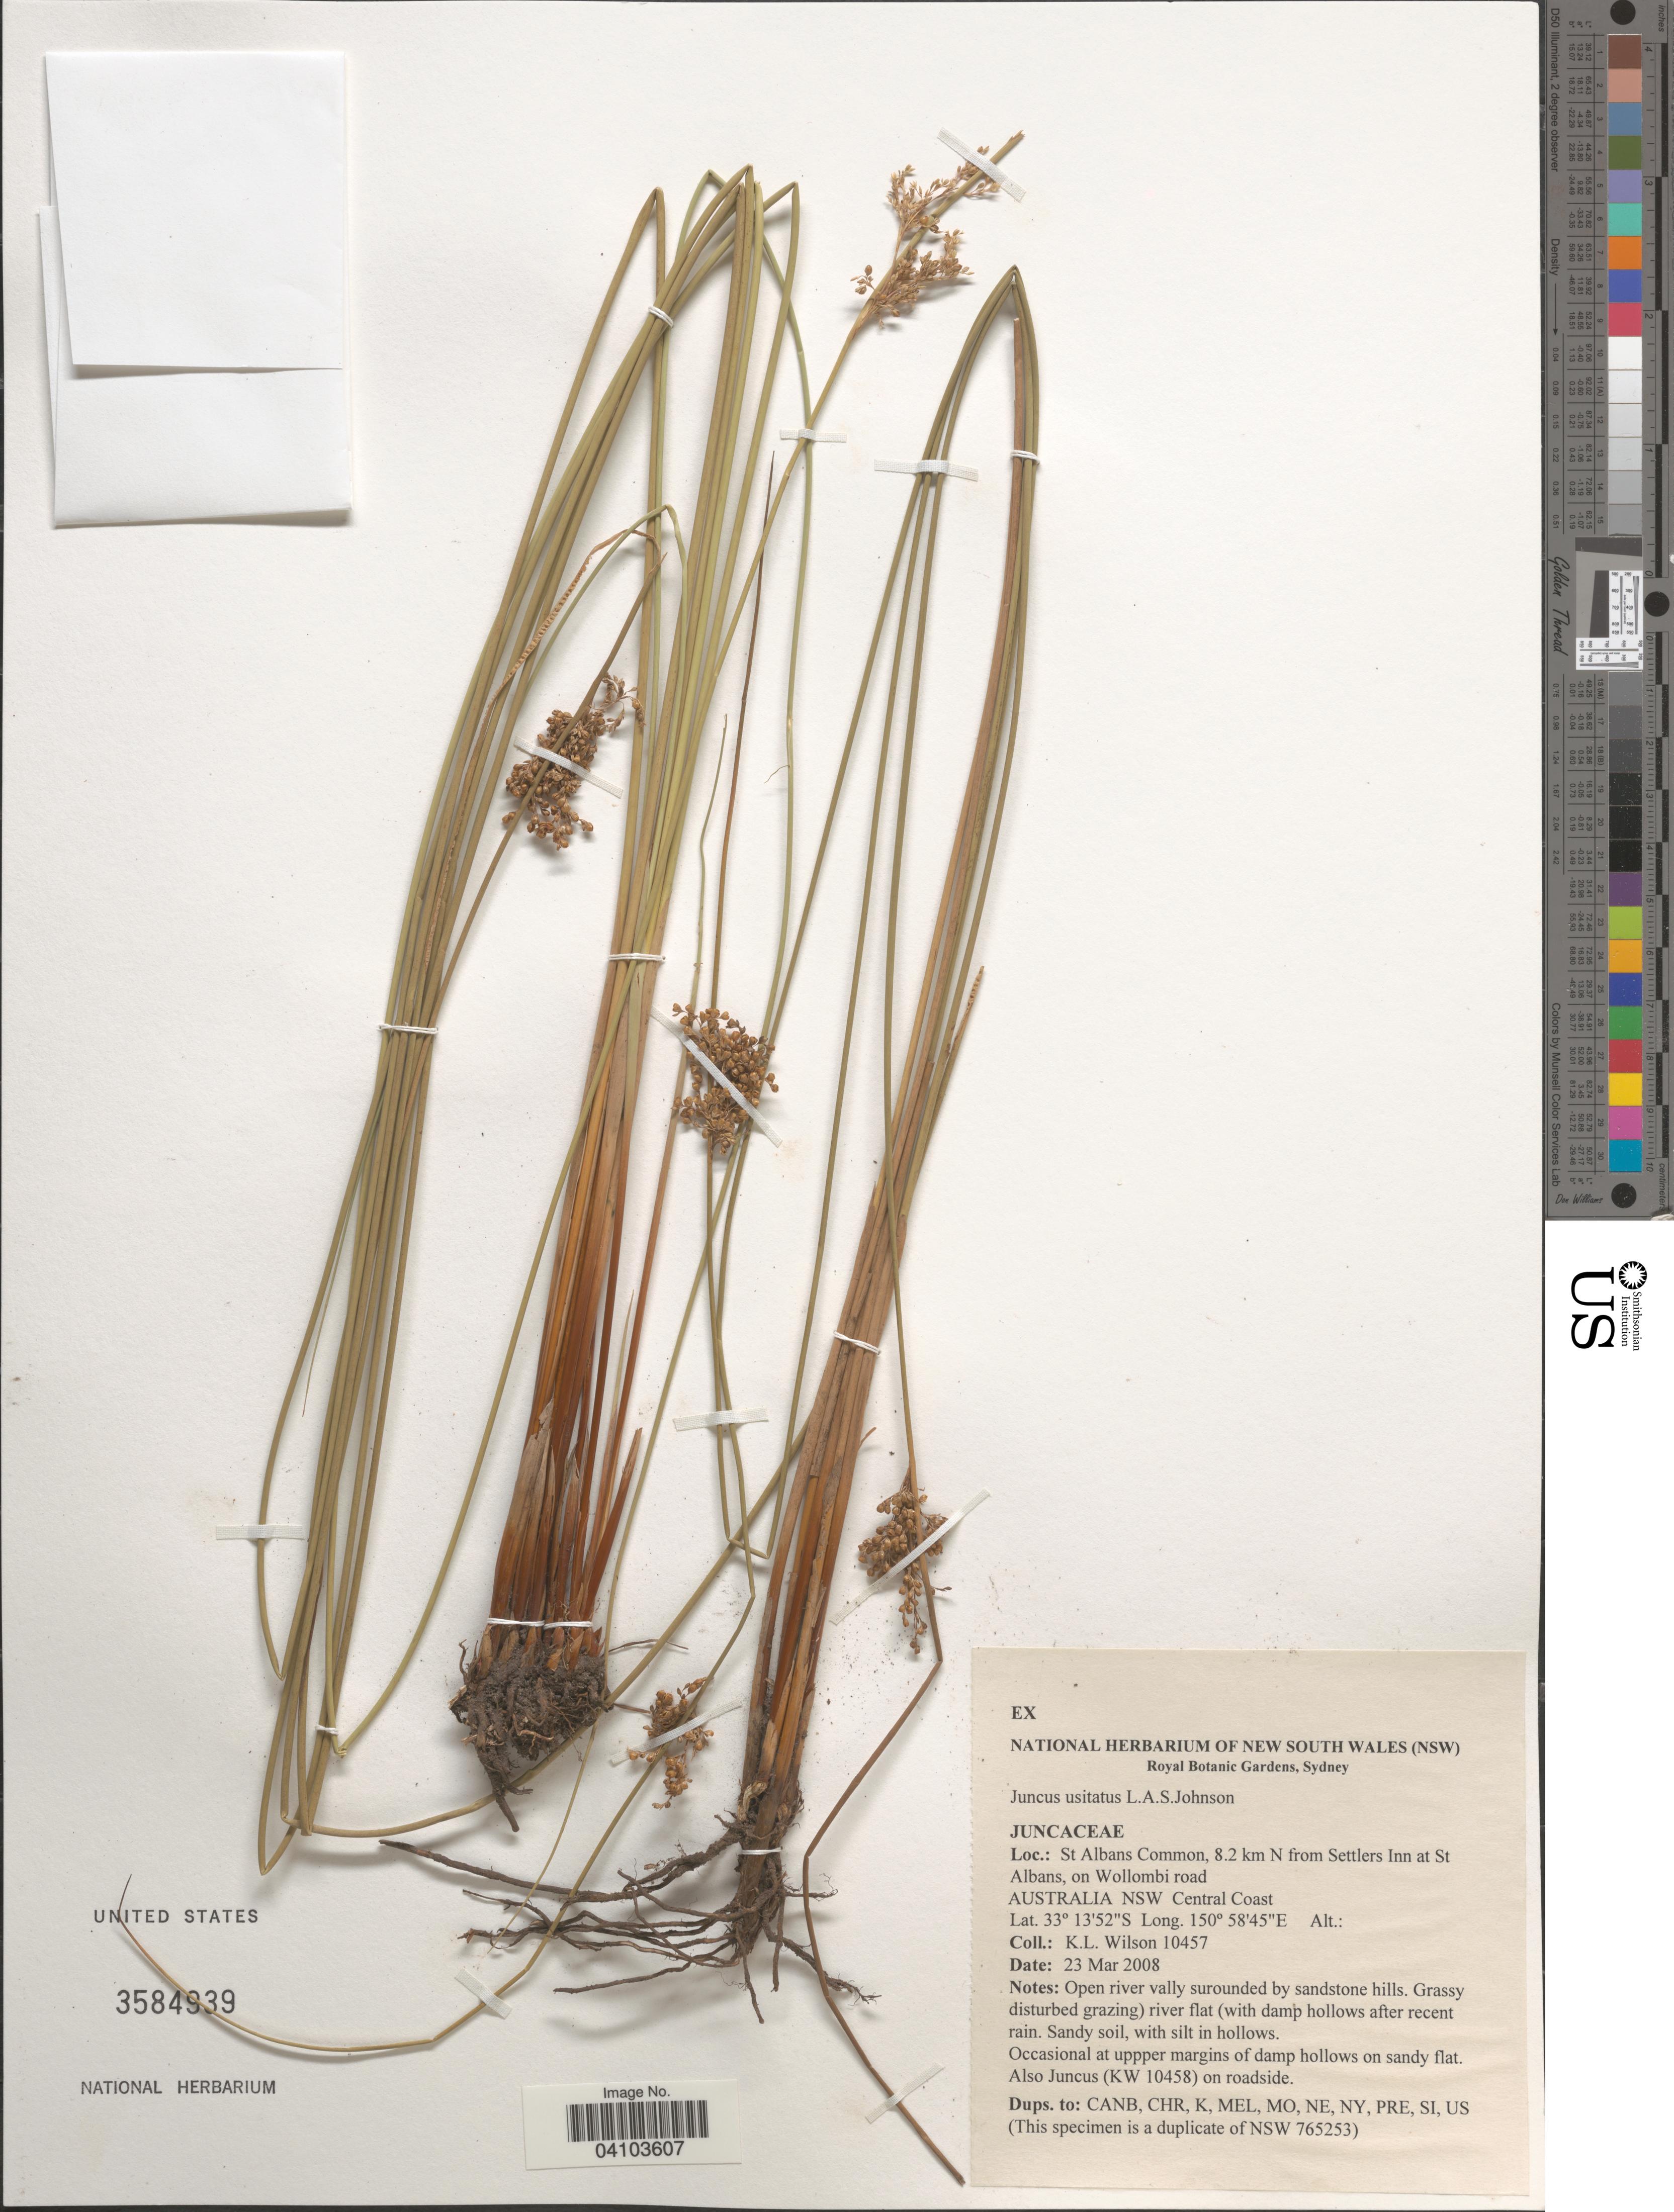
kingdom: Plantae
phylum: Tracheophyta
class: Liliopsida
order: Poales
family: Juncaceae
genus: Juncus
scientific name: Juncus usitatus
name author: L.A.S. Johnson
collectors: K. L. Wilson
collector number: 10457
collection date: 2008-03-23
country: Australia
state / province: New South Wales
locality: St Albans Common, 8.2 km N from Settlers Inn at St Albans, on Wollombi road. Central Coast.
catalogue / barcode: US 3584939